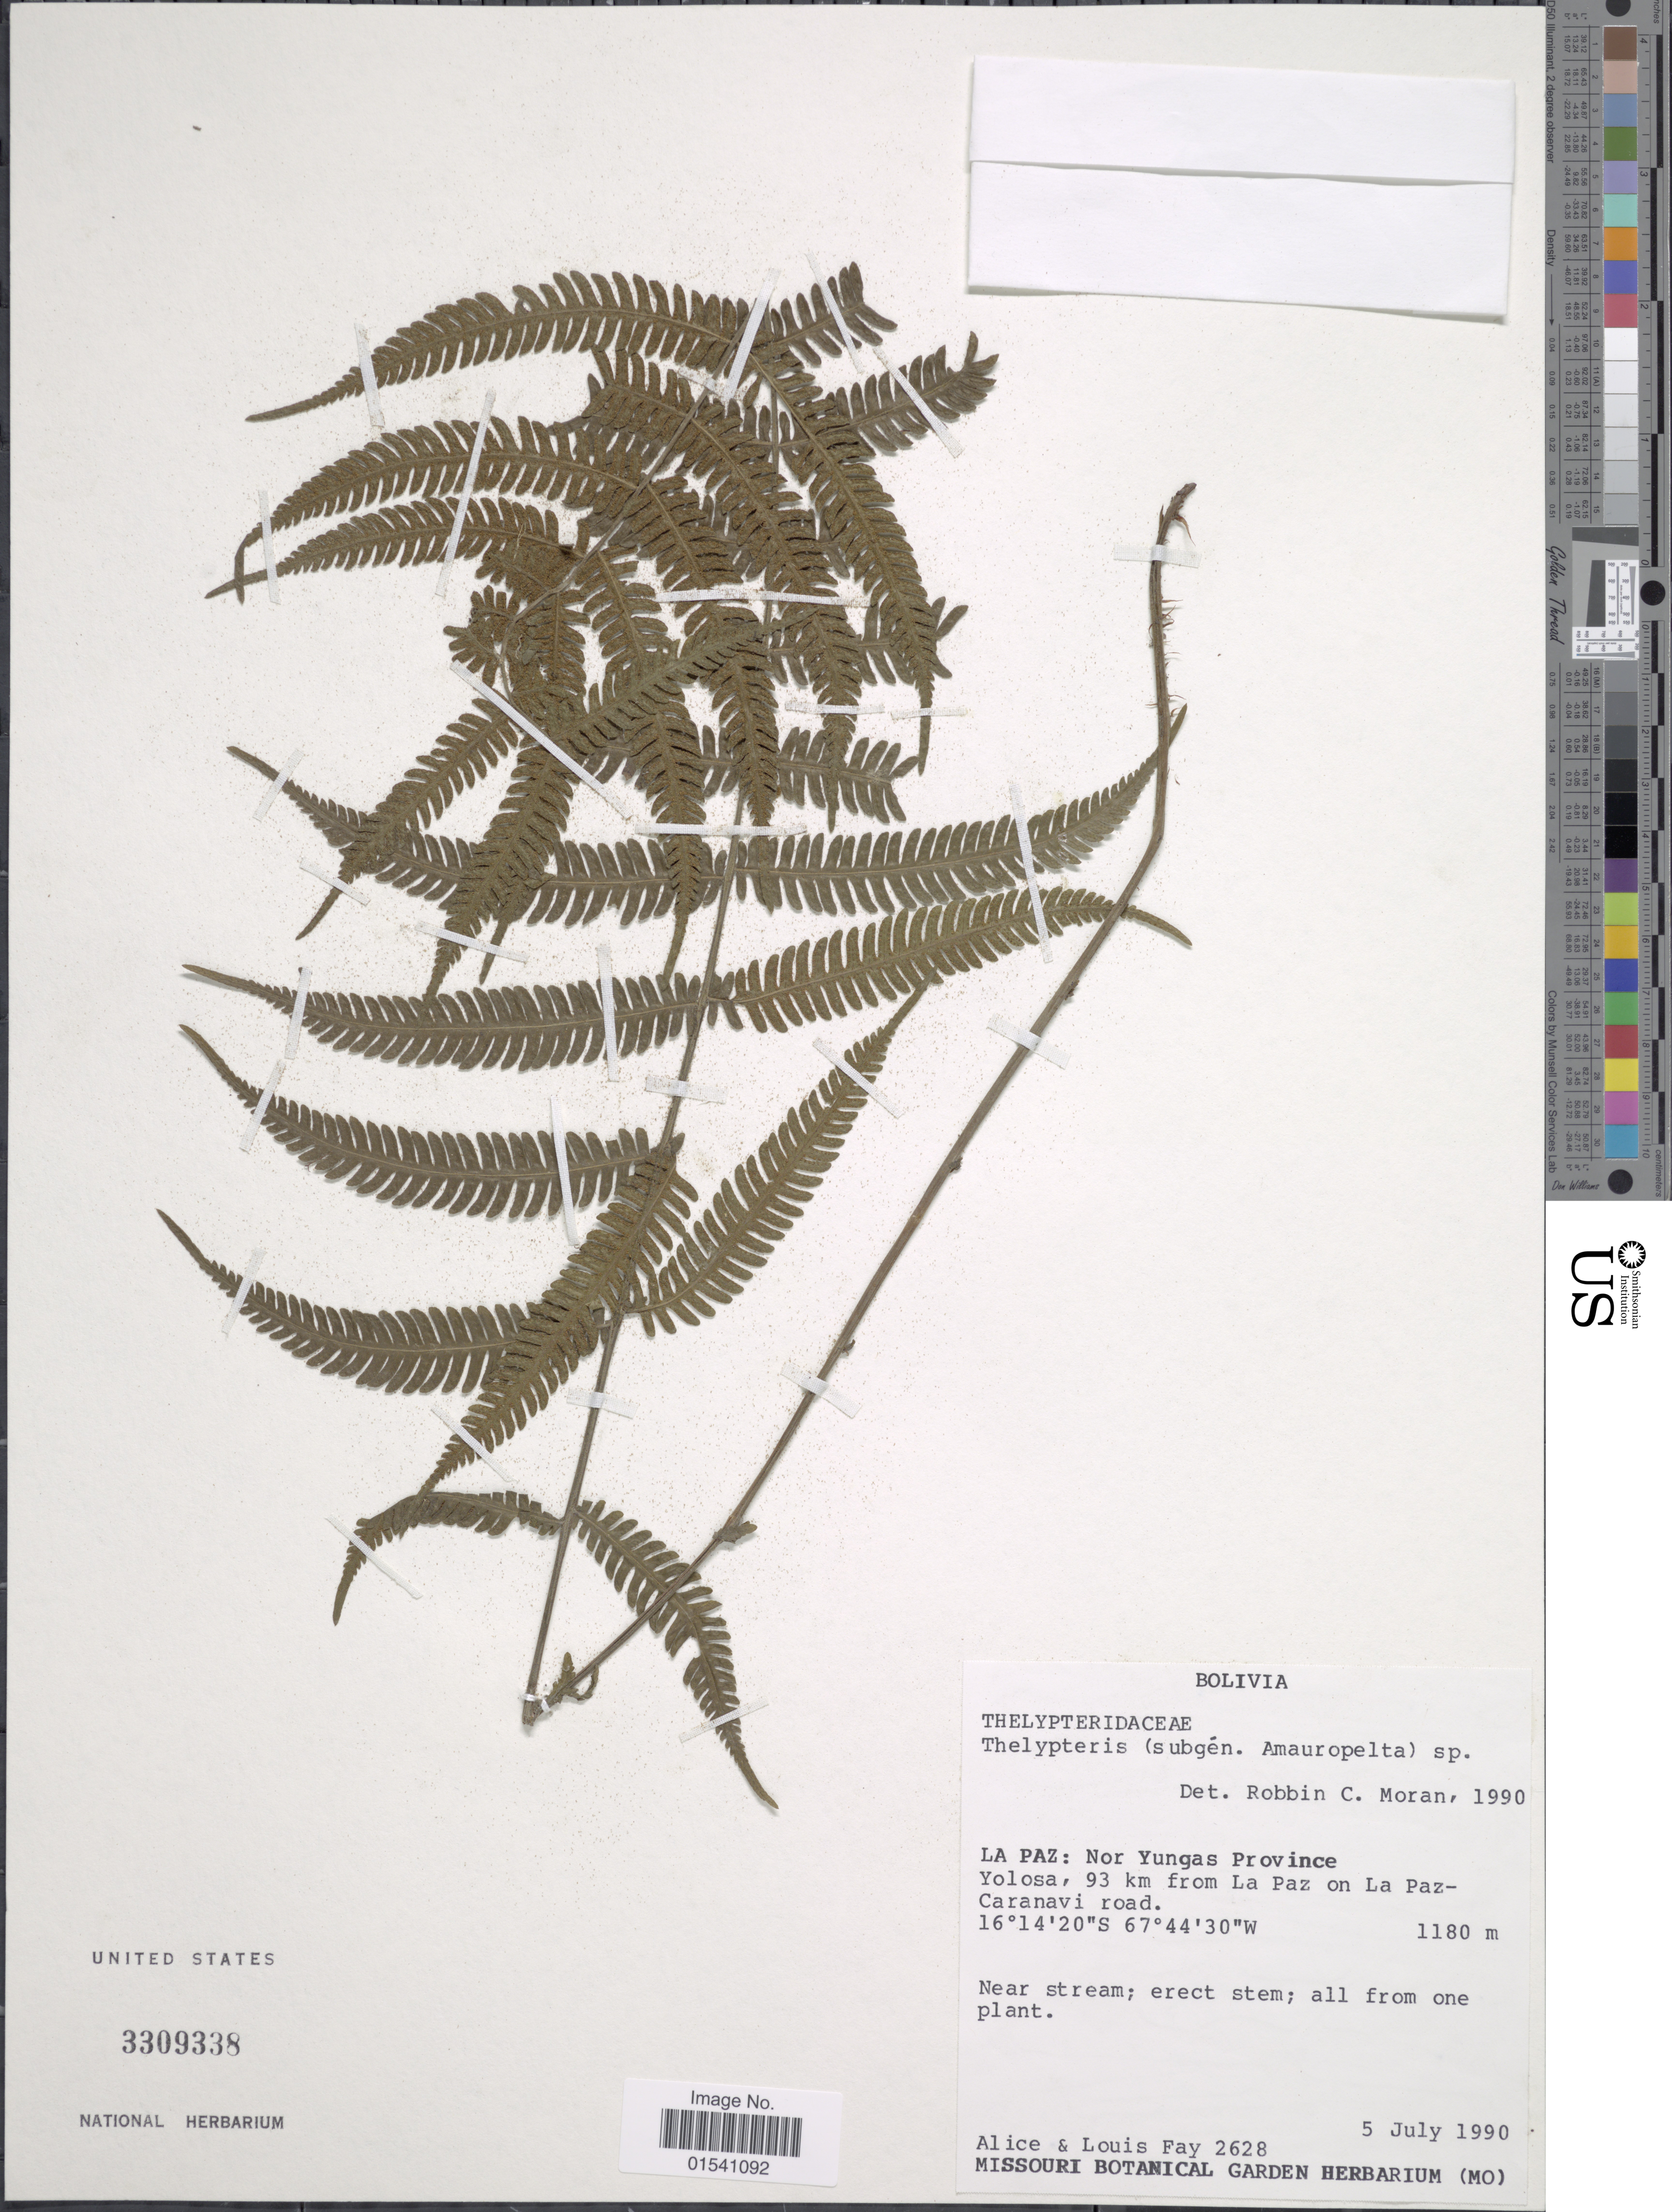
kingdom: Plantae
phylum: Tracheophyta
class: Polypodiopsida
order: Polypodiales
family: Thelypteridaceae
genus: Amauropelta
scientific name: Amauropelta sp.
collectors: A. Fay & L. Fay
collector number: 2628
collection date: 1990-07-05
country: Bolivia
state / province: La Paz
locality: Nor Yungas Province Yolosa, 93 km from La Paz on La paz Caranavi Road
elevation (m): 1180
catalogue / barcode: US 3309338